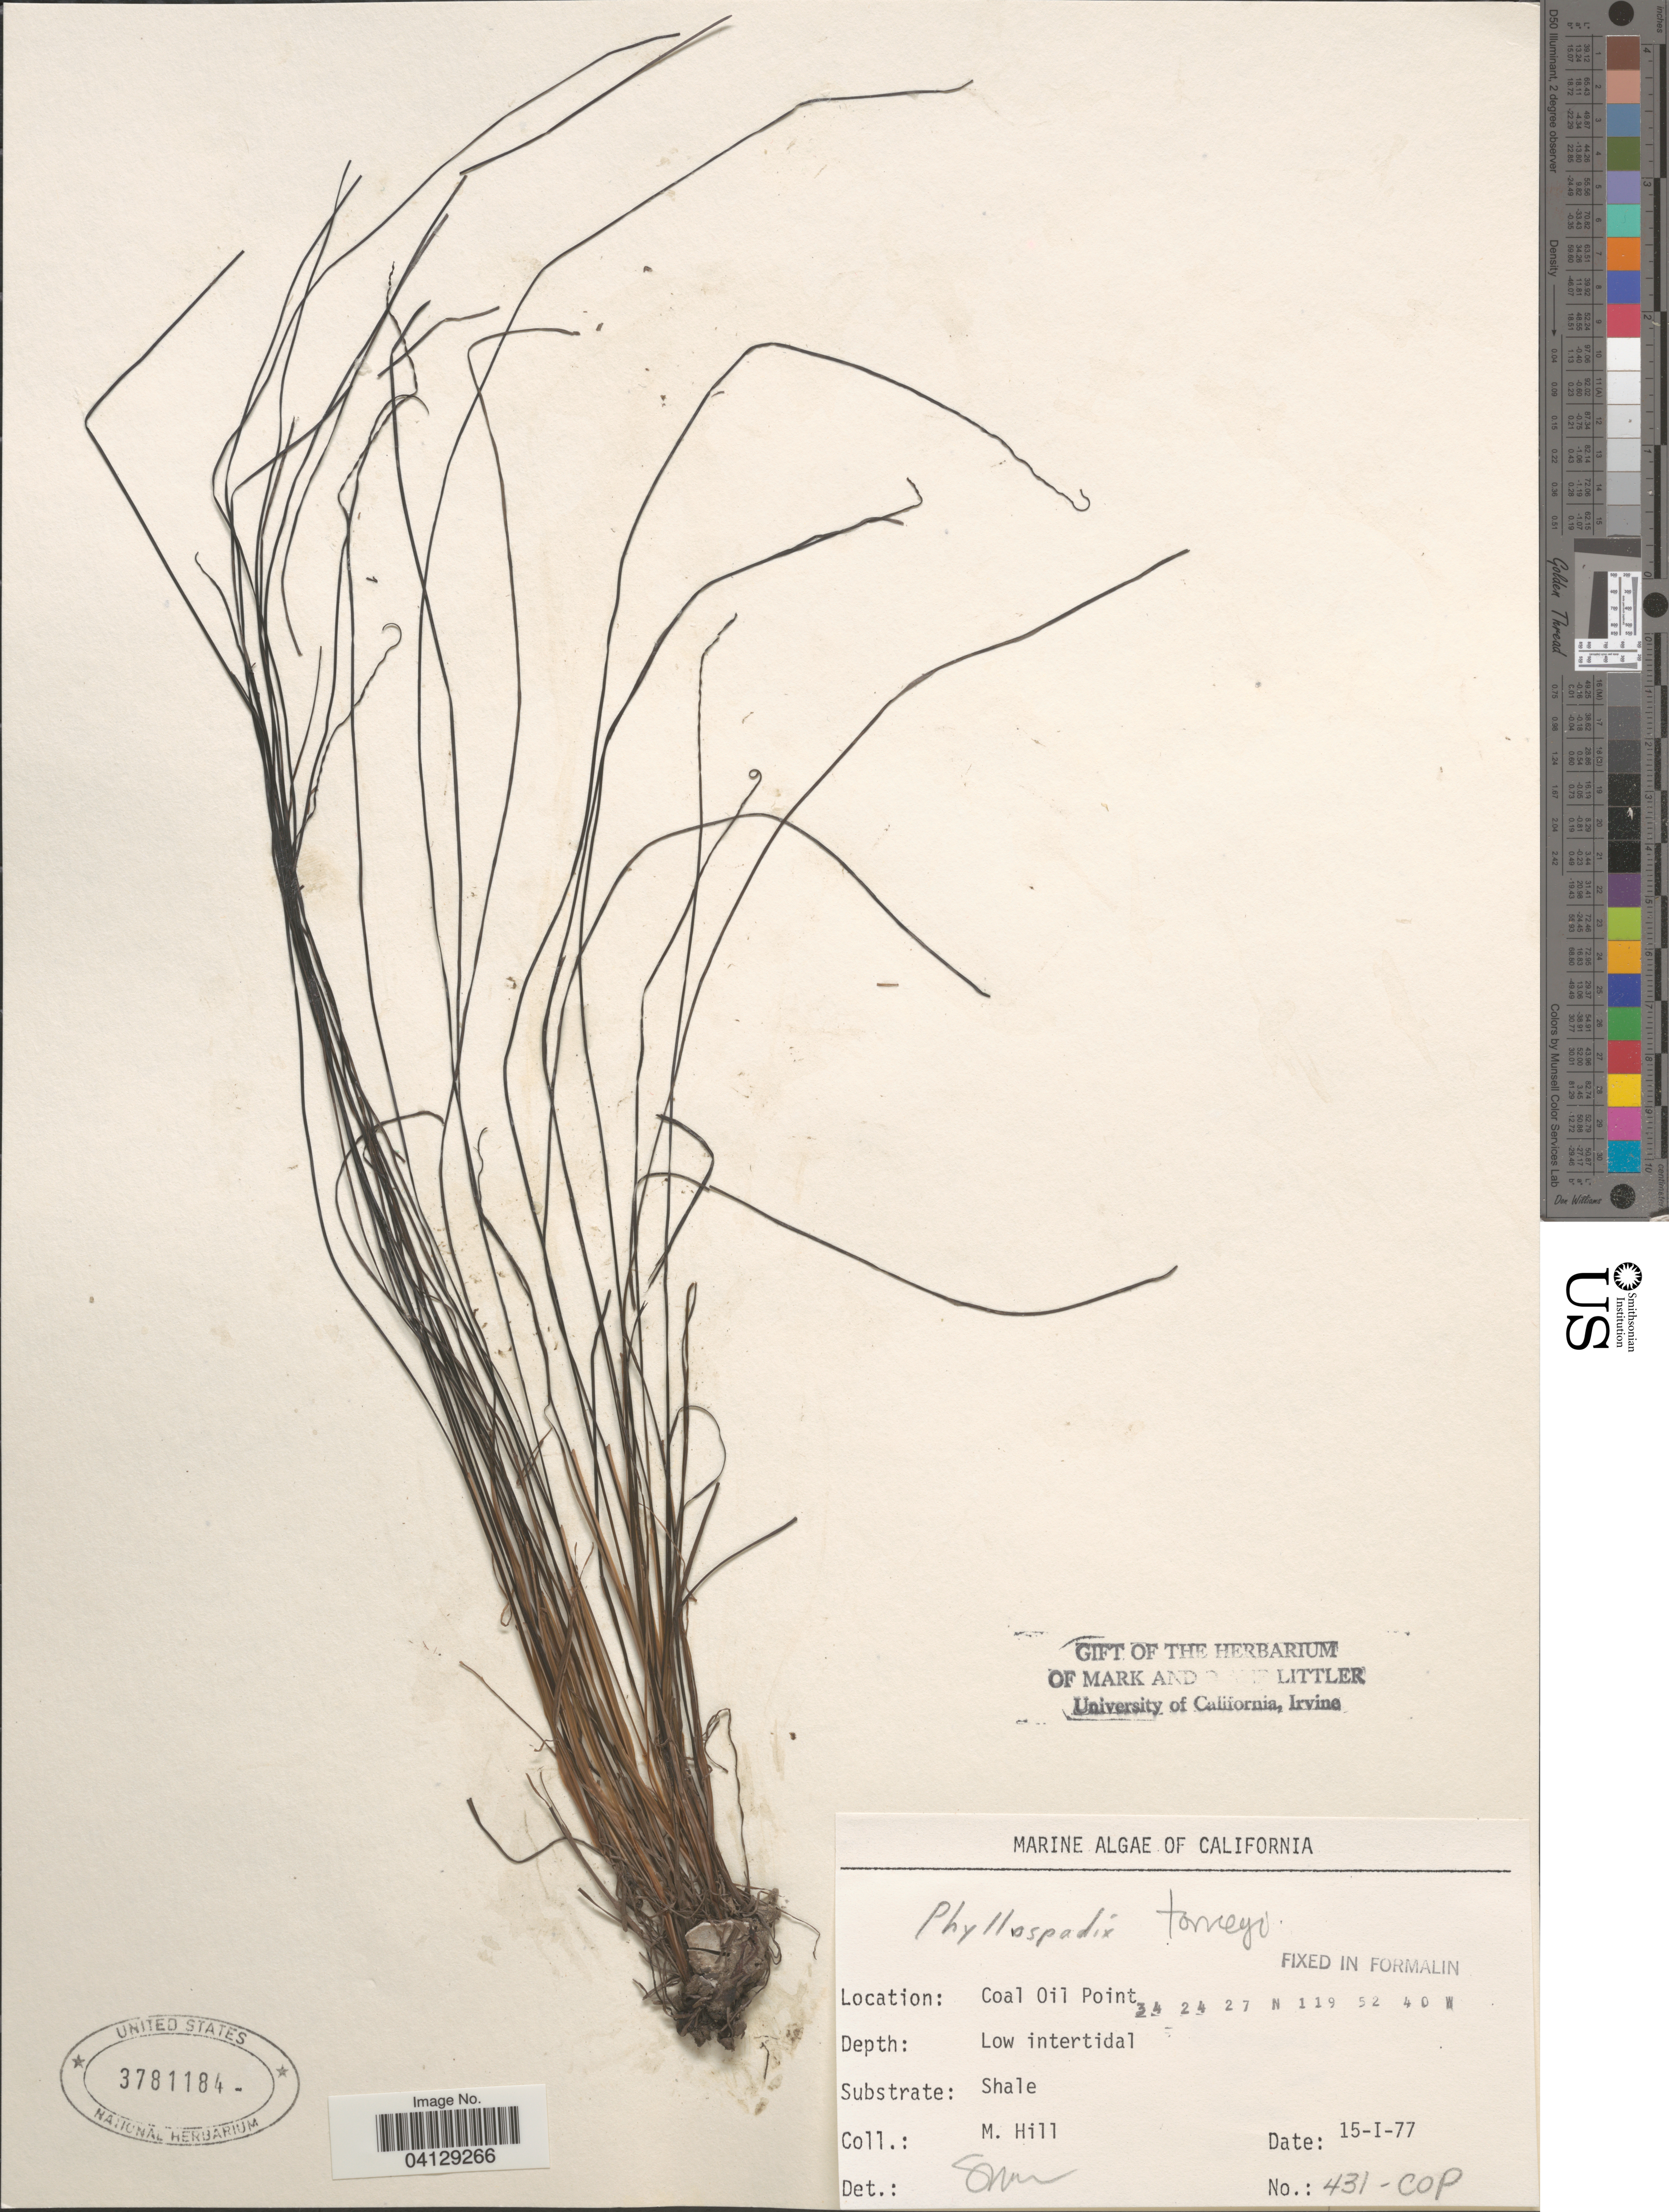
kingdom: Plantae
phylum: Tracheophyta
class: Liliopsida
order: Alismatales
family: Zosteraceae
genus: Phyllospadix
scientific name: Phyllospadix torreyi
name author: S. Watson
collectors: M. Hill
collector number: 431-COP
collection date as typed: Transcribed d/m/y: 15/1/77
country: United States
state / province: California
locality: Coal Oil Point.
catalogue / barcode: US 3781184